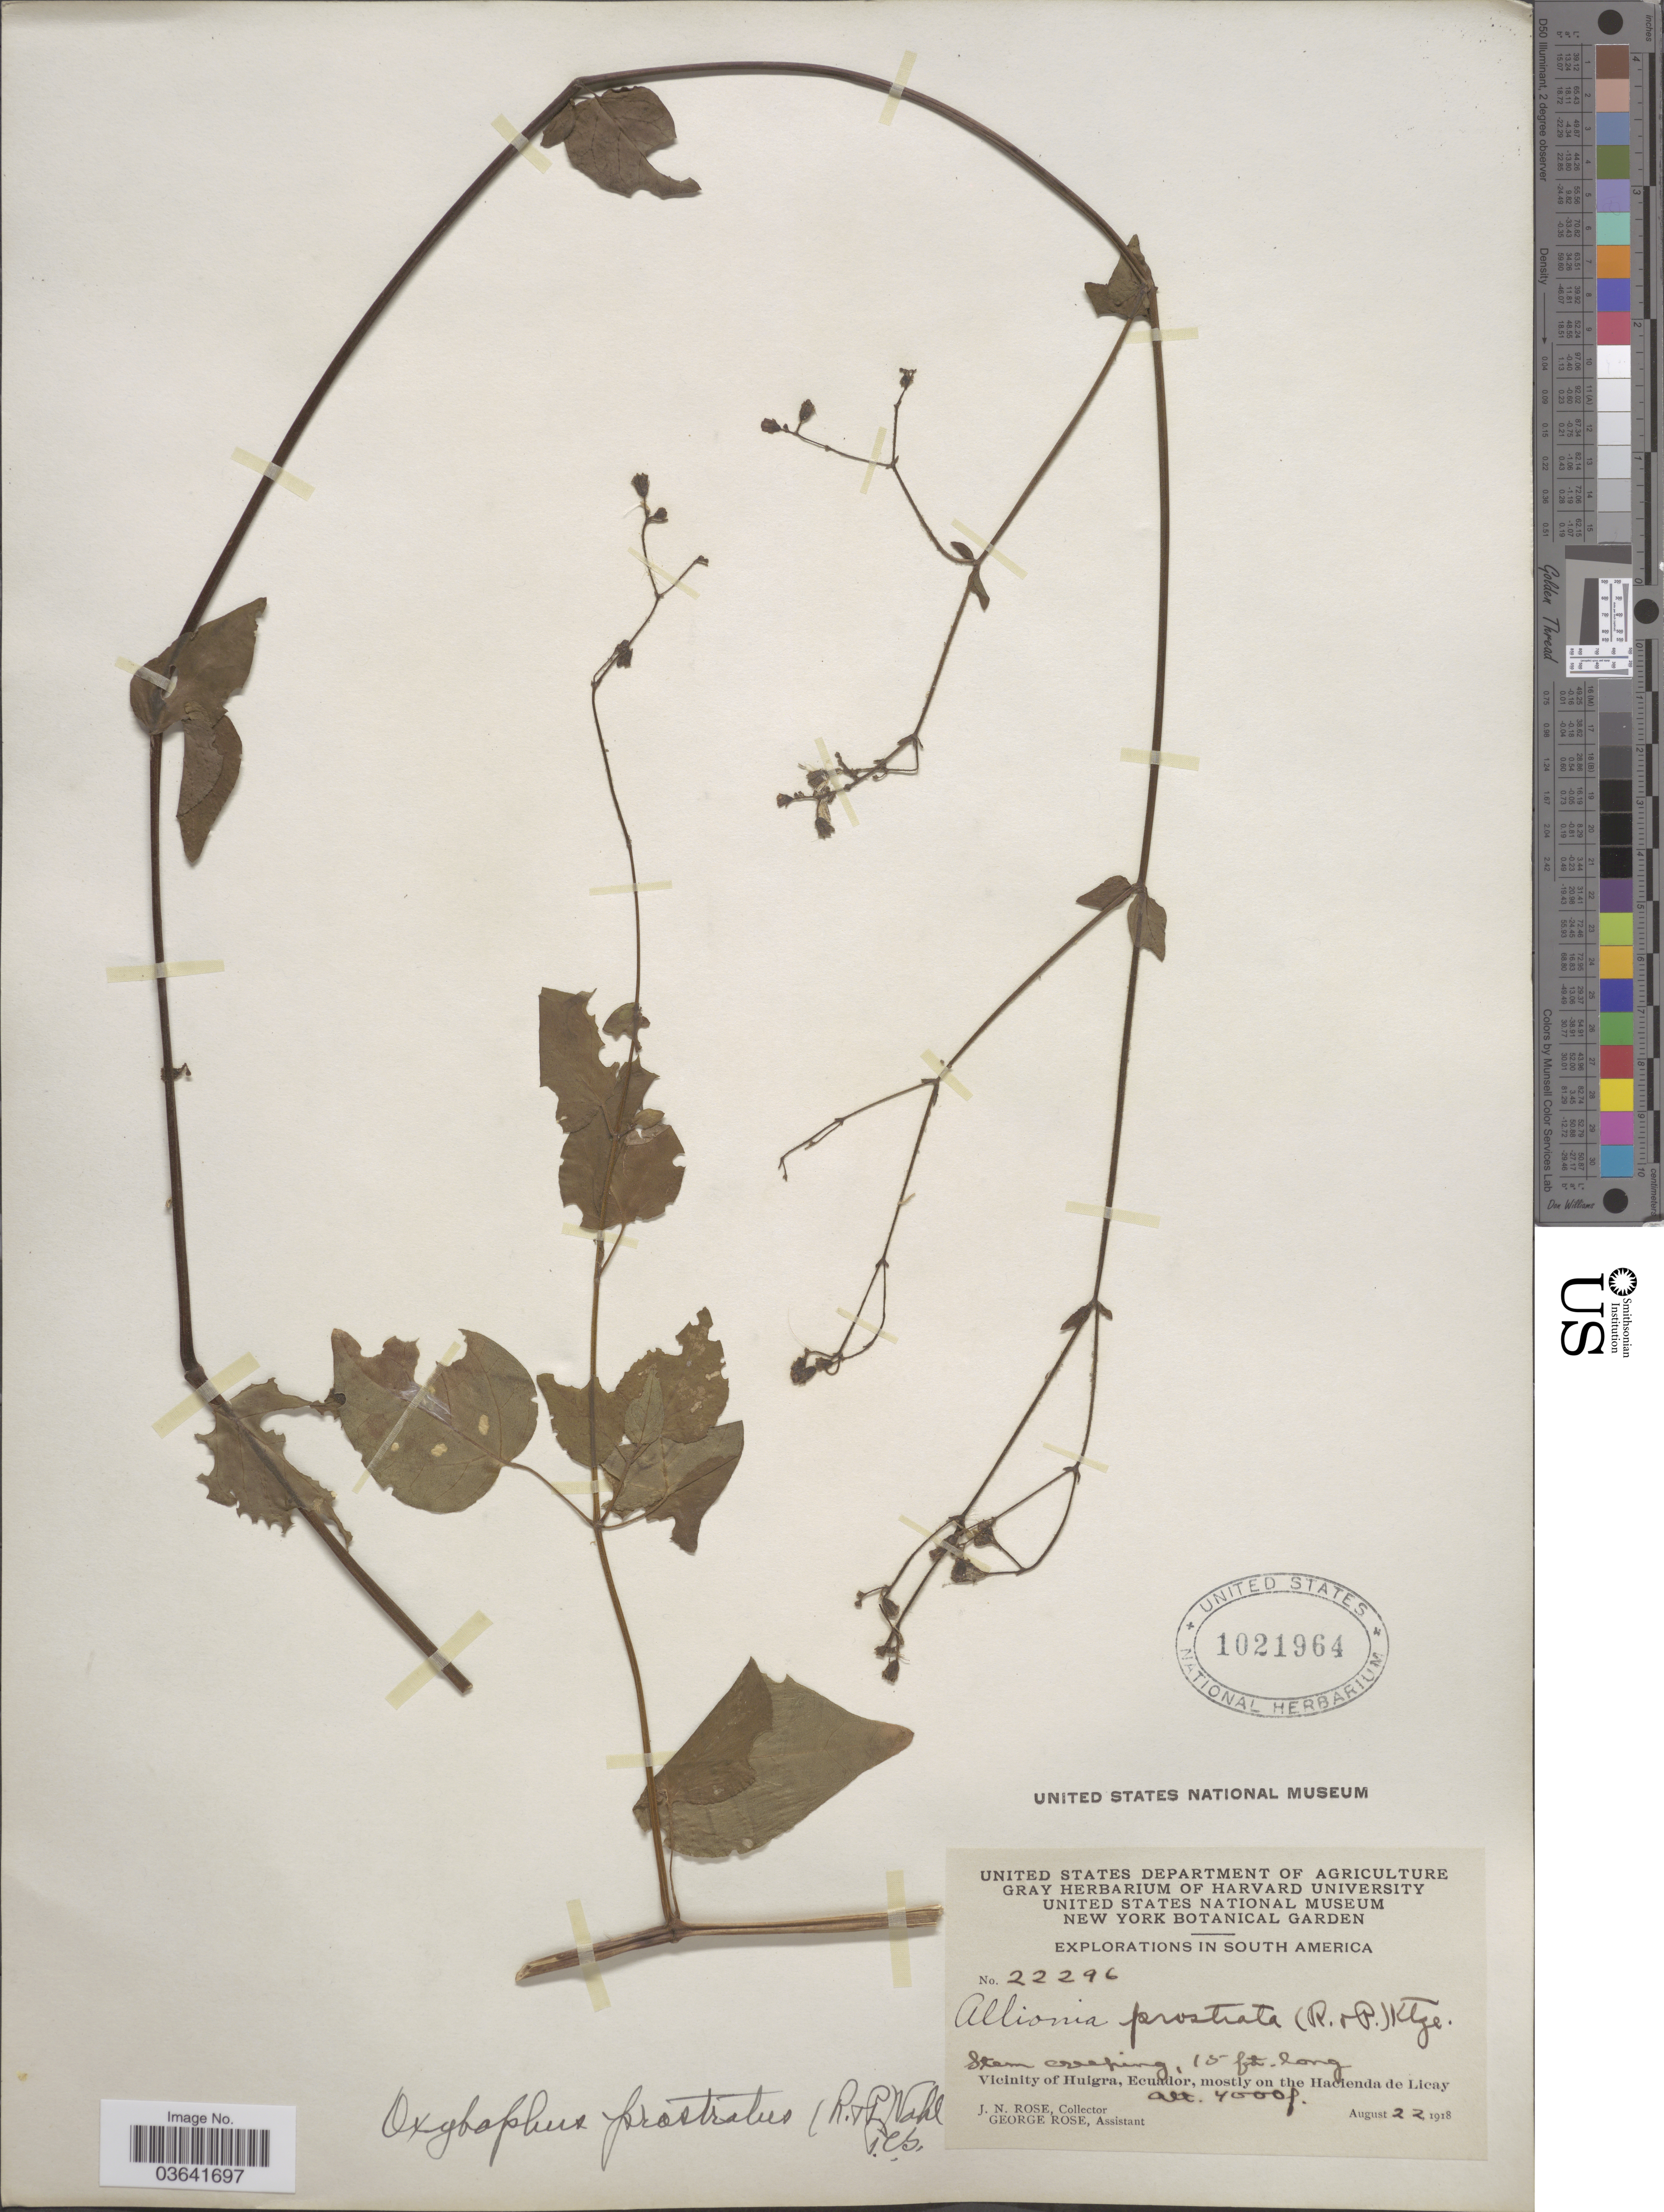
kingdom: Plantae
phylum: Tracheophyta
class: Magnoliopsida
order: Caryophyllales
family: Nyctaginaceae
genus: Mirabilis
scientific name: Mirabilis prostrata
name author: (Ruiz & Pav.) Heimerl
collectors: J. N. Rose & G. Rose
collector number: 22296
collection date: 1918-08-22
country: Ecuador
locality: Vicinity of Huigra, mostly on the Hacienda de Licay.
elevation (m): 1219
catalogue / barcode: US 1021964